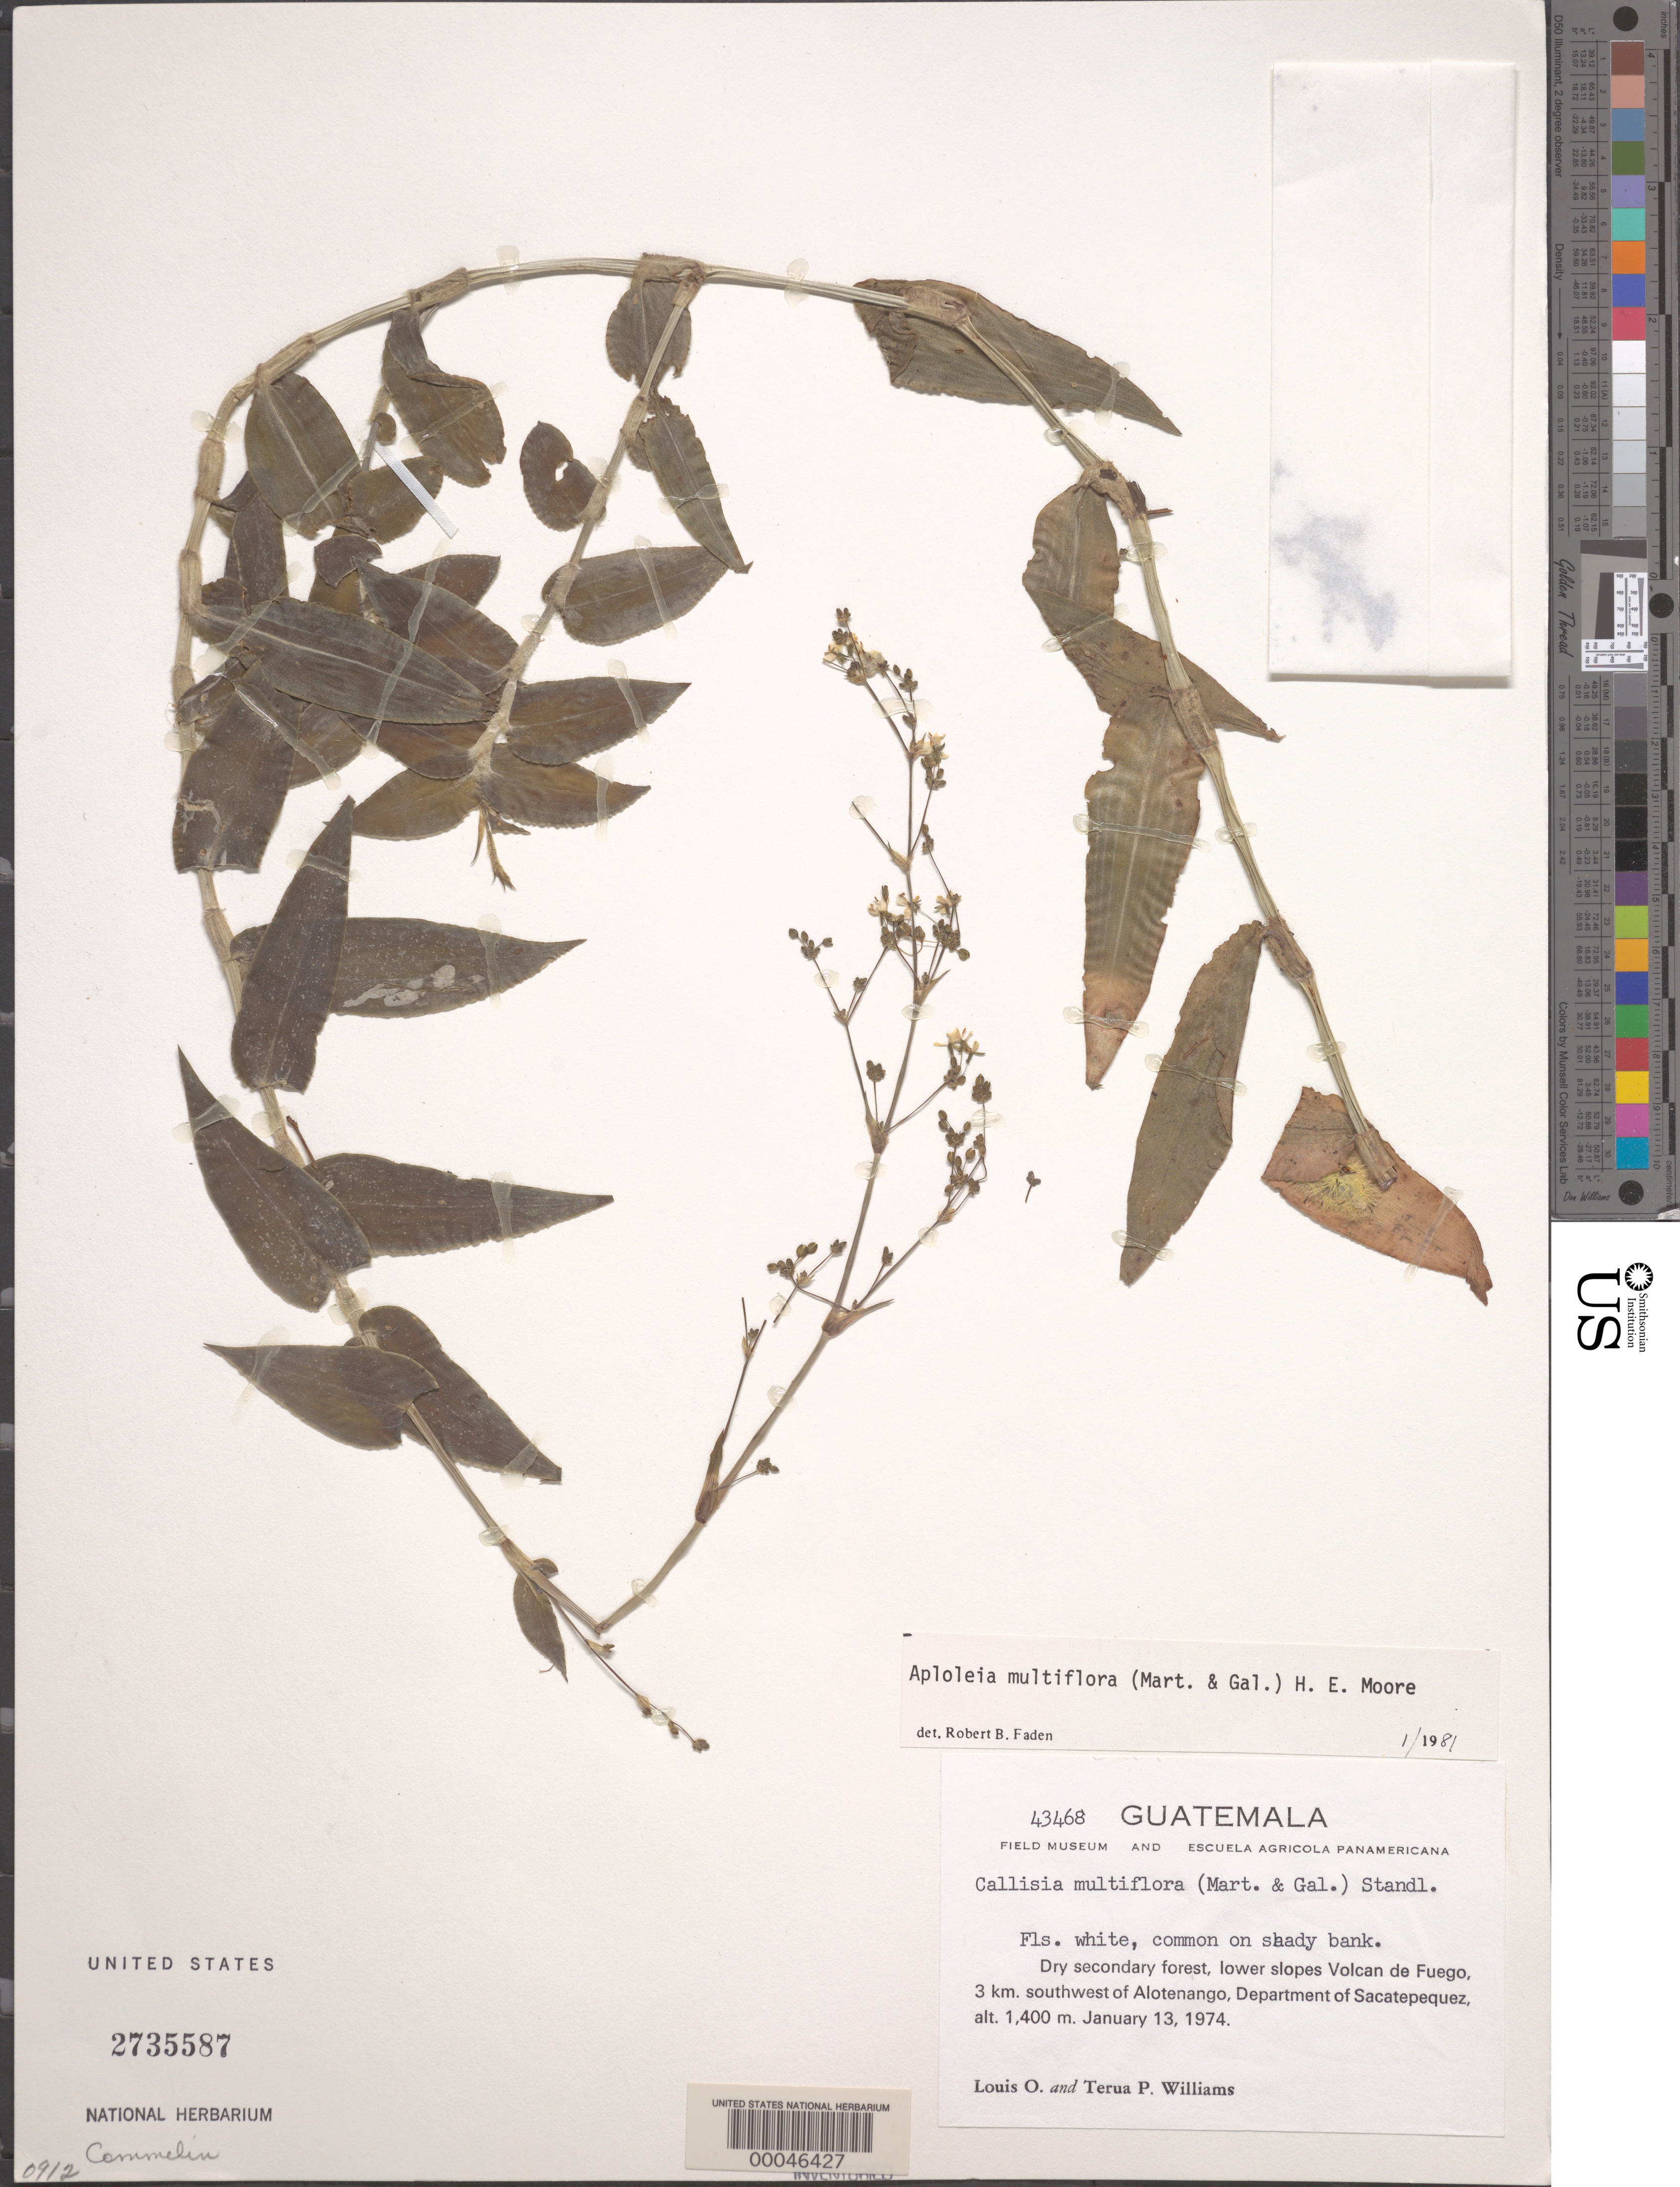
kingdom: Plantae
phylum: Tracheophyta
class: Liliopsida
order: Commelinales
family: Commelinaceae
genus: Callisia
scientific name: Callisia multiflora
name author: (M. Martens & Galeotti) Standl.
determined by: Faden, Robert B., (US), Smithsonian Institution - National Museum of Natural History (UNITED STATES)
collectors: L. O. Williams & T. P. Williams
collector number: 43468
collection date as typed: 13 Jan 1974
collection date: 1974-01-13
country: Guatemala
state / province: Sacatepéquez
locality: SW of Alotenango, Volcan de Fuego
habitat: Shaded bank, dry secondary forest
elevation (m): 1400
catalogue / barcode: US 2735587